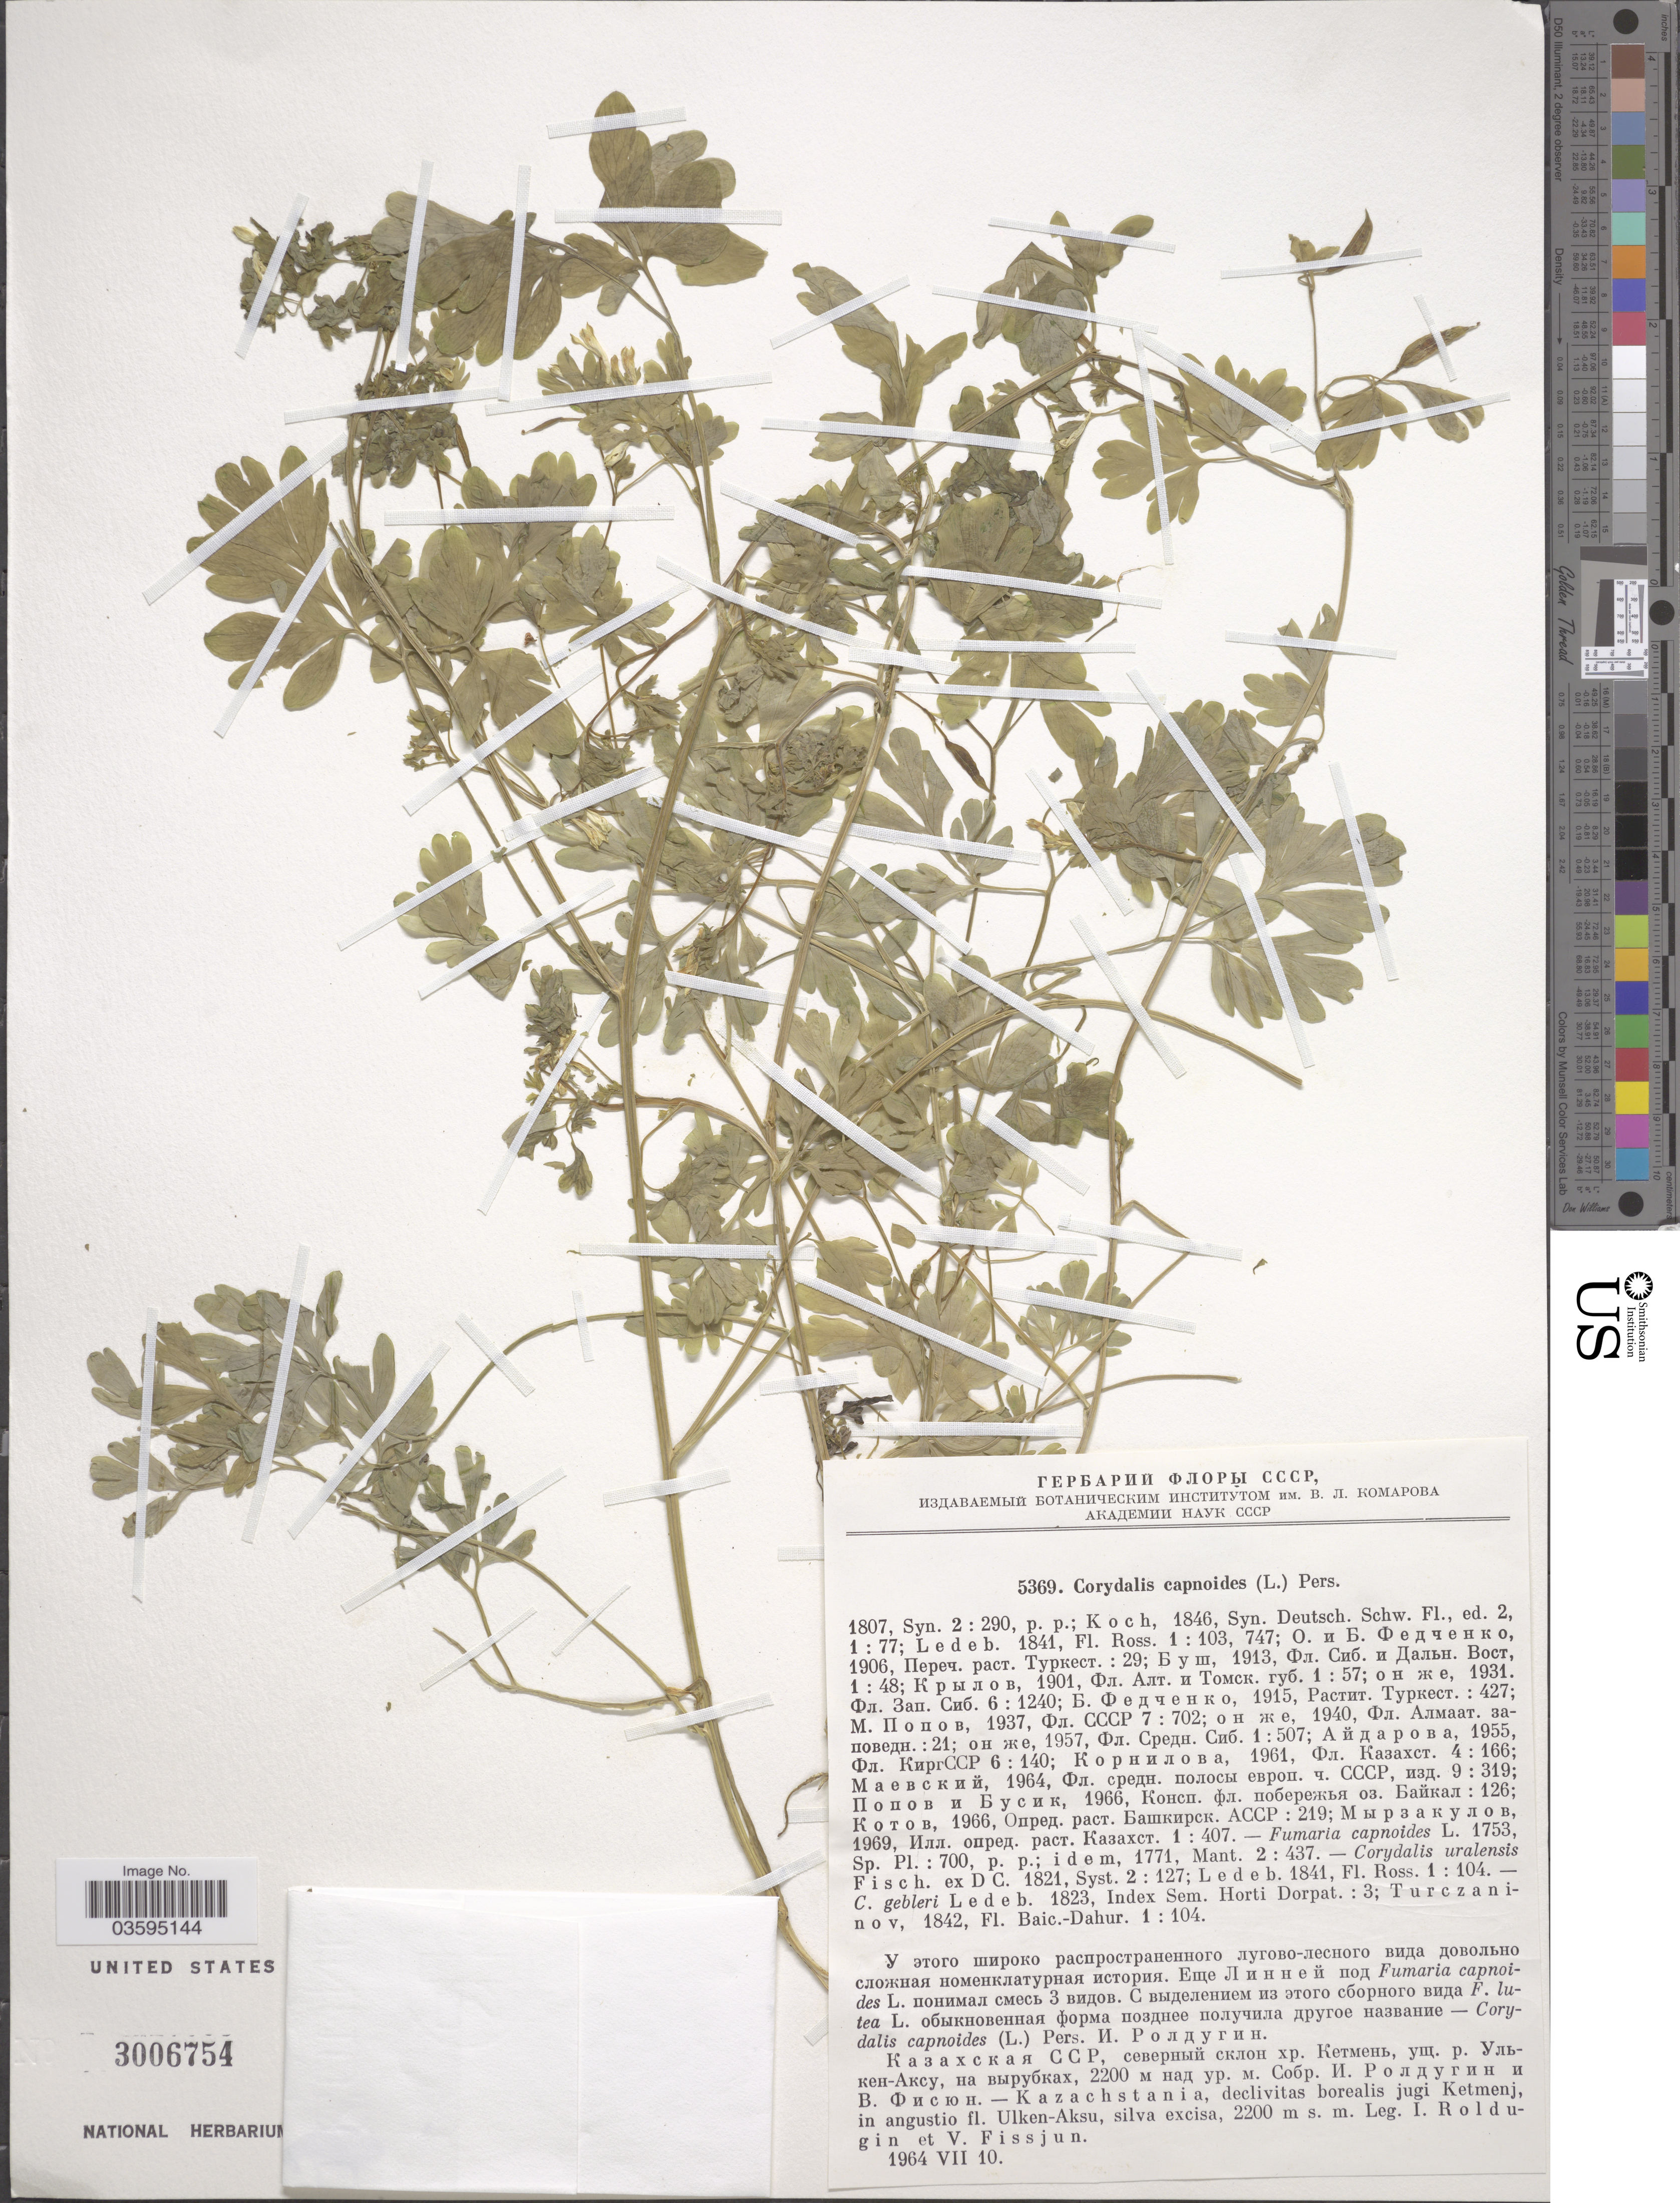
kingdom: Plantae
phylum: Tracheophyta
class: Magnoliopsida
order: Ranunculales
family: Papaveraceae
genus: Corydalis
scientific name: Corydalis capnoides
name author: (L.) Pers.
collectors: I. Roldugin & V. Fissjun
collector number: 5369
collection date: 1964-07-10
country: Kazakhstan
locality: Kazachstania, declivitas borealis jugi Ketmenj, in angustio fl. Ulken-Aksu.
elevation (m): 2200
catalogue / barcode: US 3006754